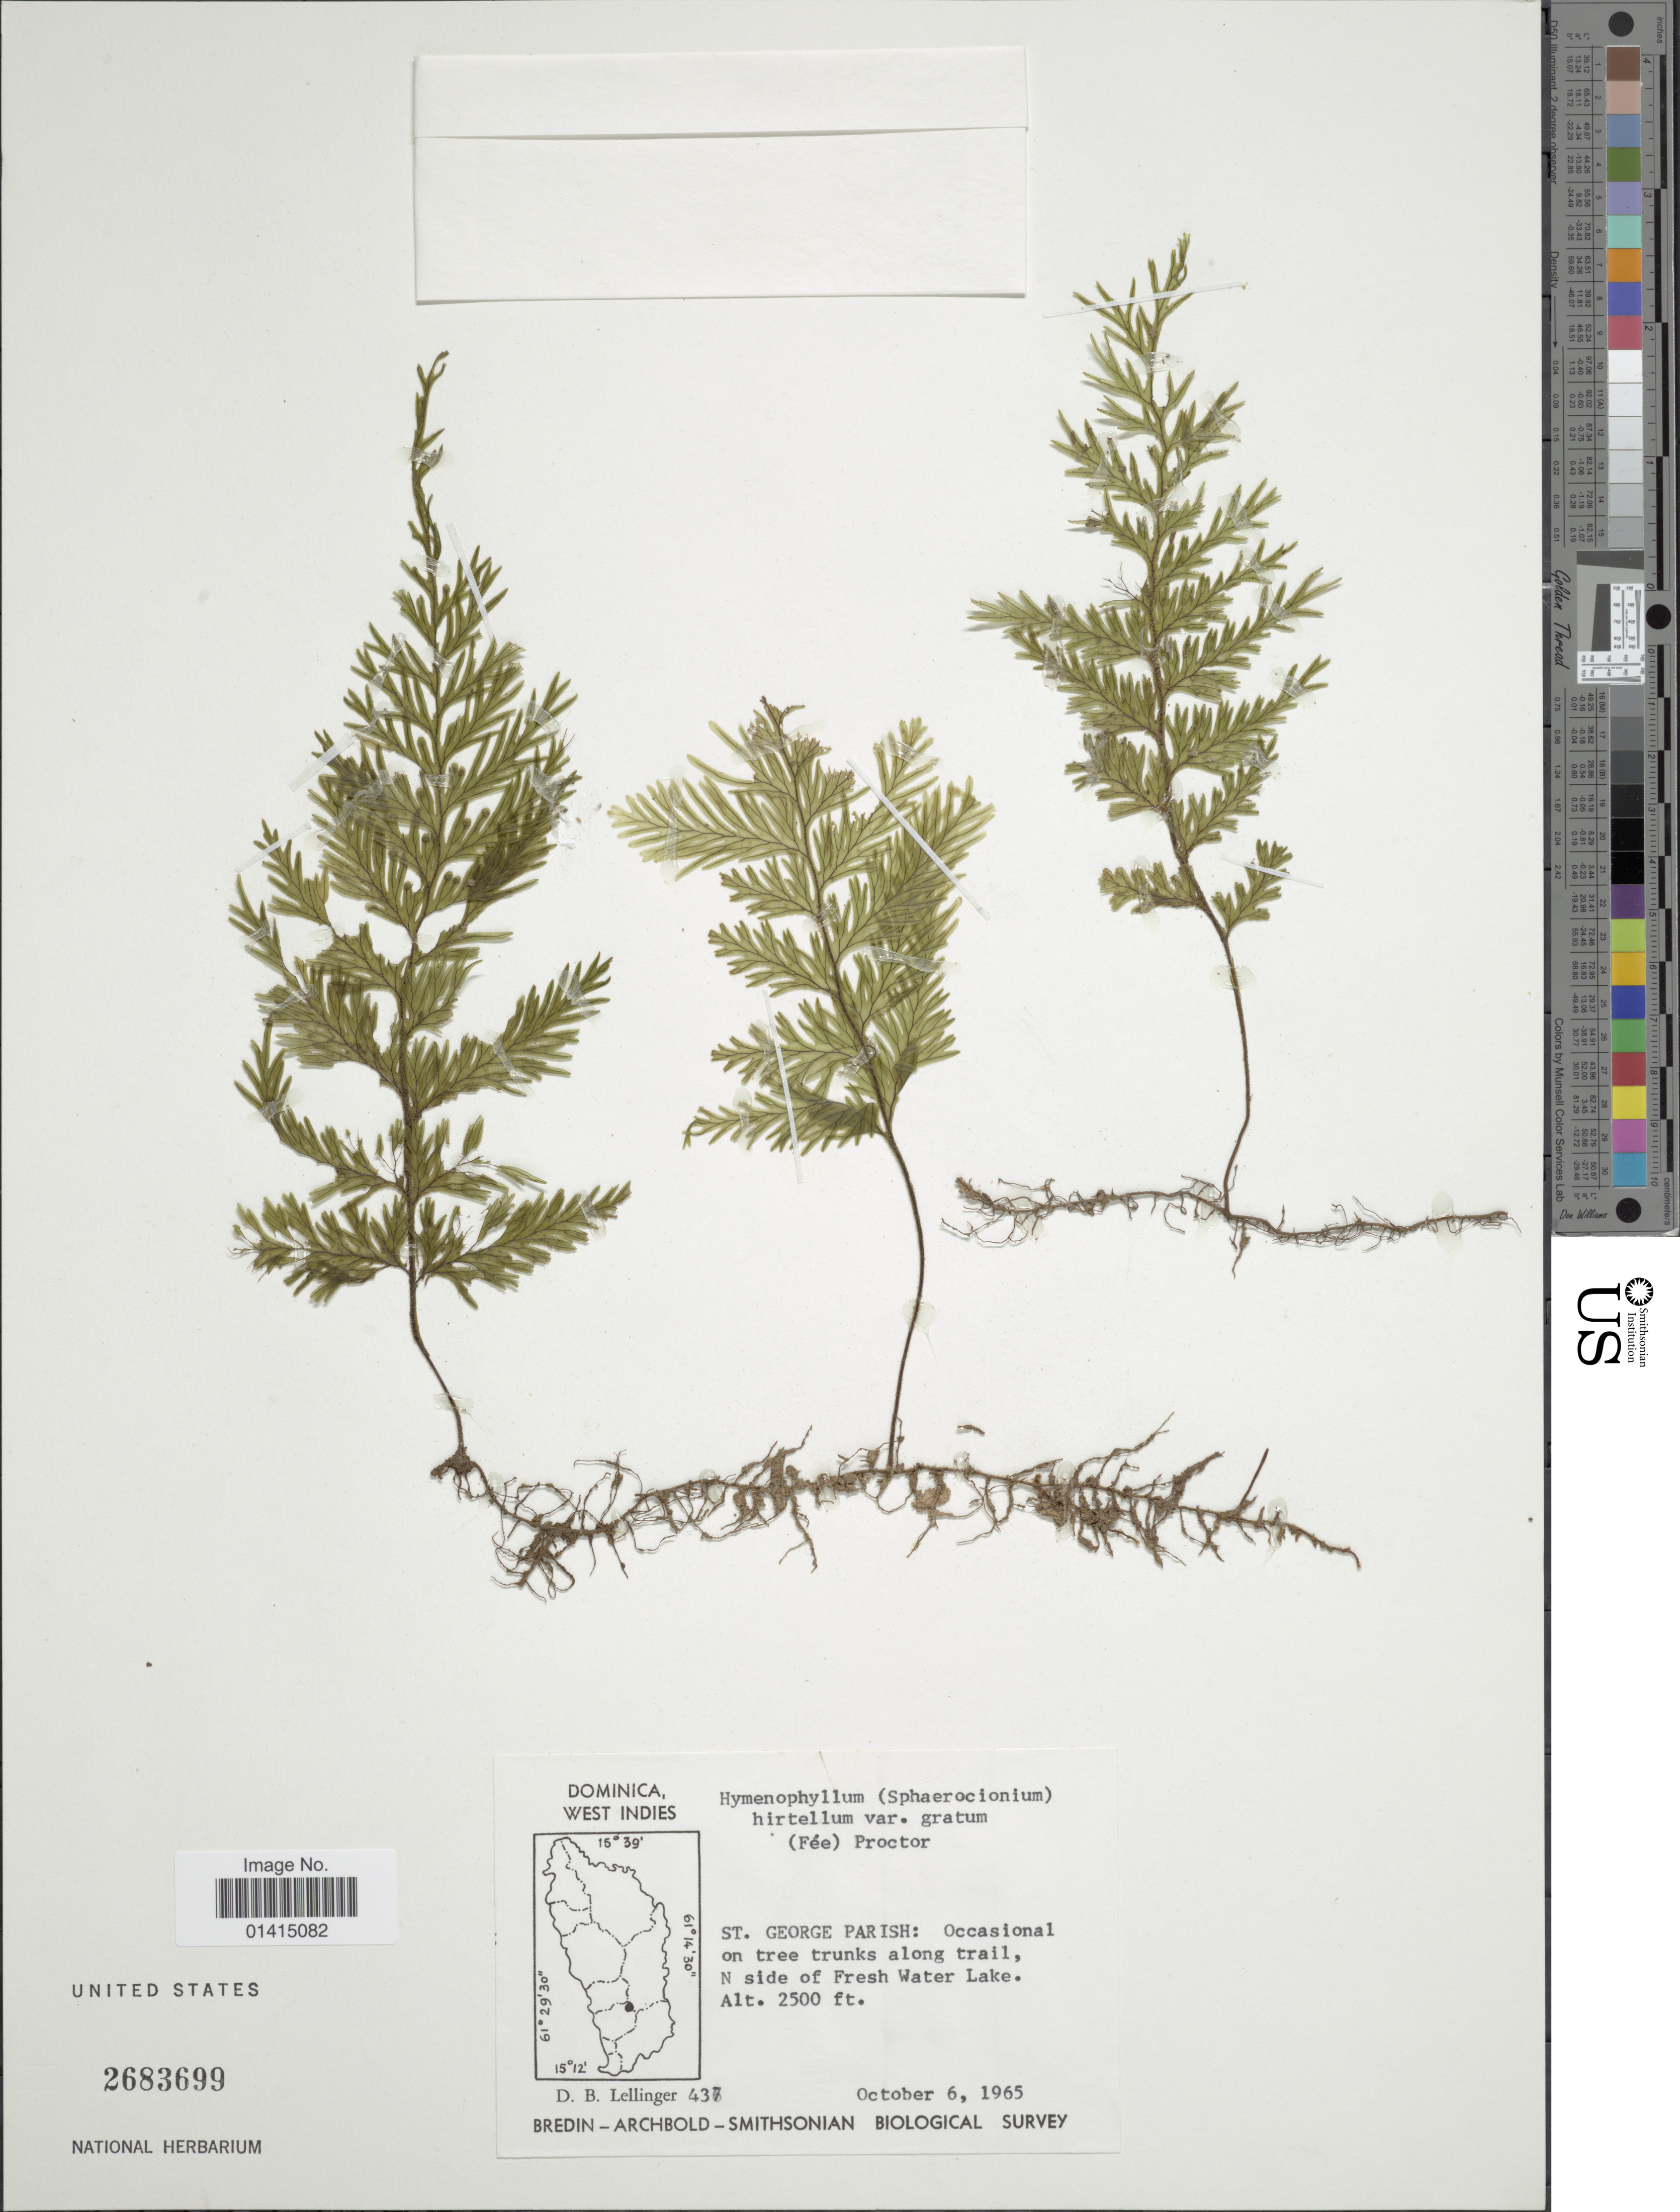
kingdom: Plantae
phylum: Tracheophyta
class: Polypodiopsida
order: Hymenophyllales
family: Hymenophyllaceae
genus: Hymenophyllum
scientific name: Hymenophyllum hirtellum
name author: Sw. in Schrad.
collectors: D. B. Lellinger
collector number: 437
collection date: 1965-10-06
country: Dominica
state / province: St. George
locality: Dominica, West Indies, St. George parish: occasional on tree trunks along trail, N side of Fresh Water Lake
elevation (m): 762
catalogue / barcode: US 2683699